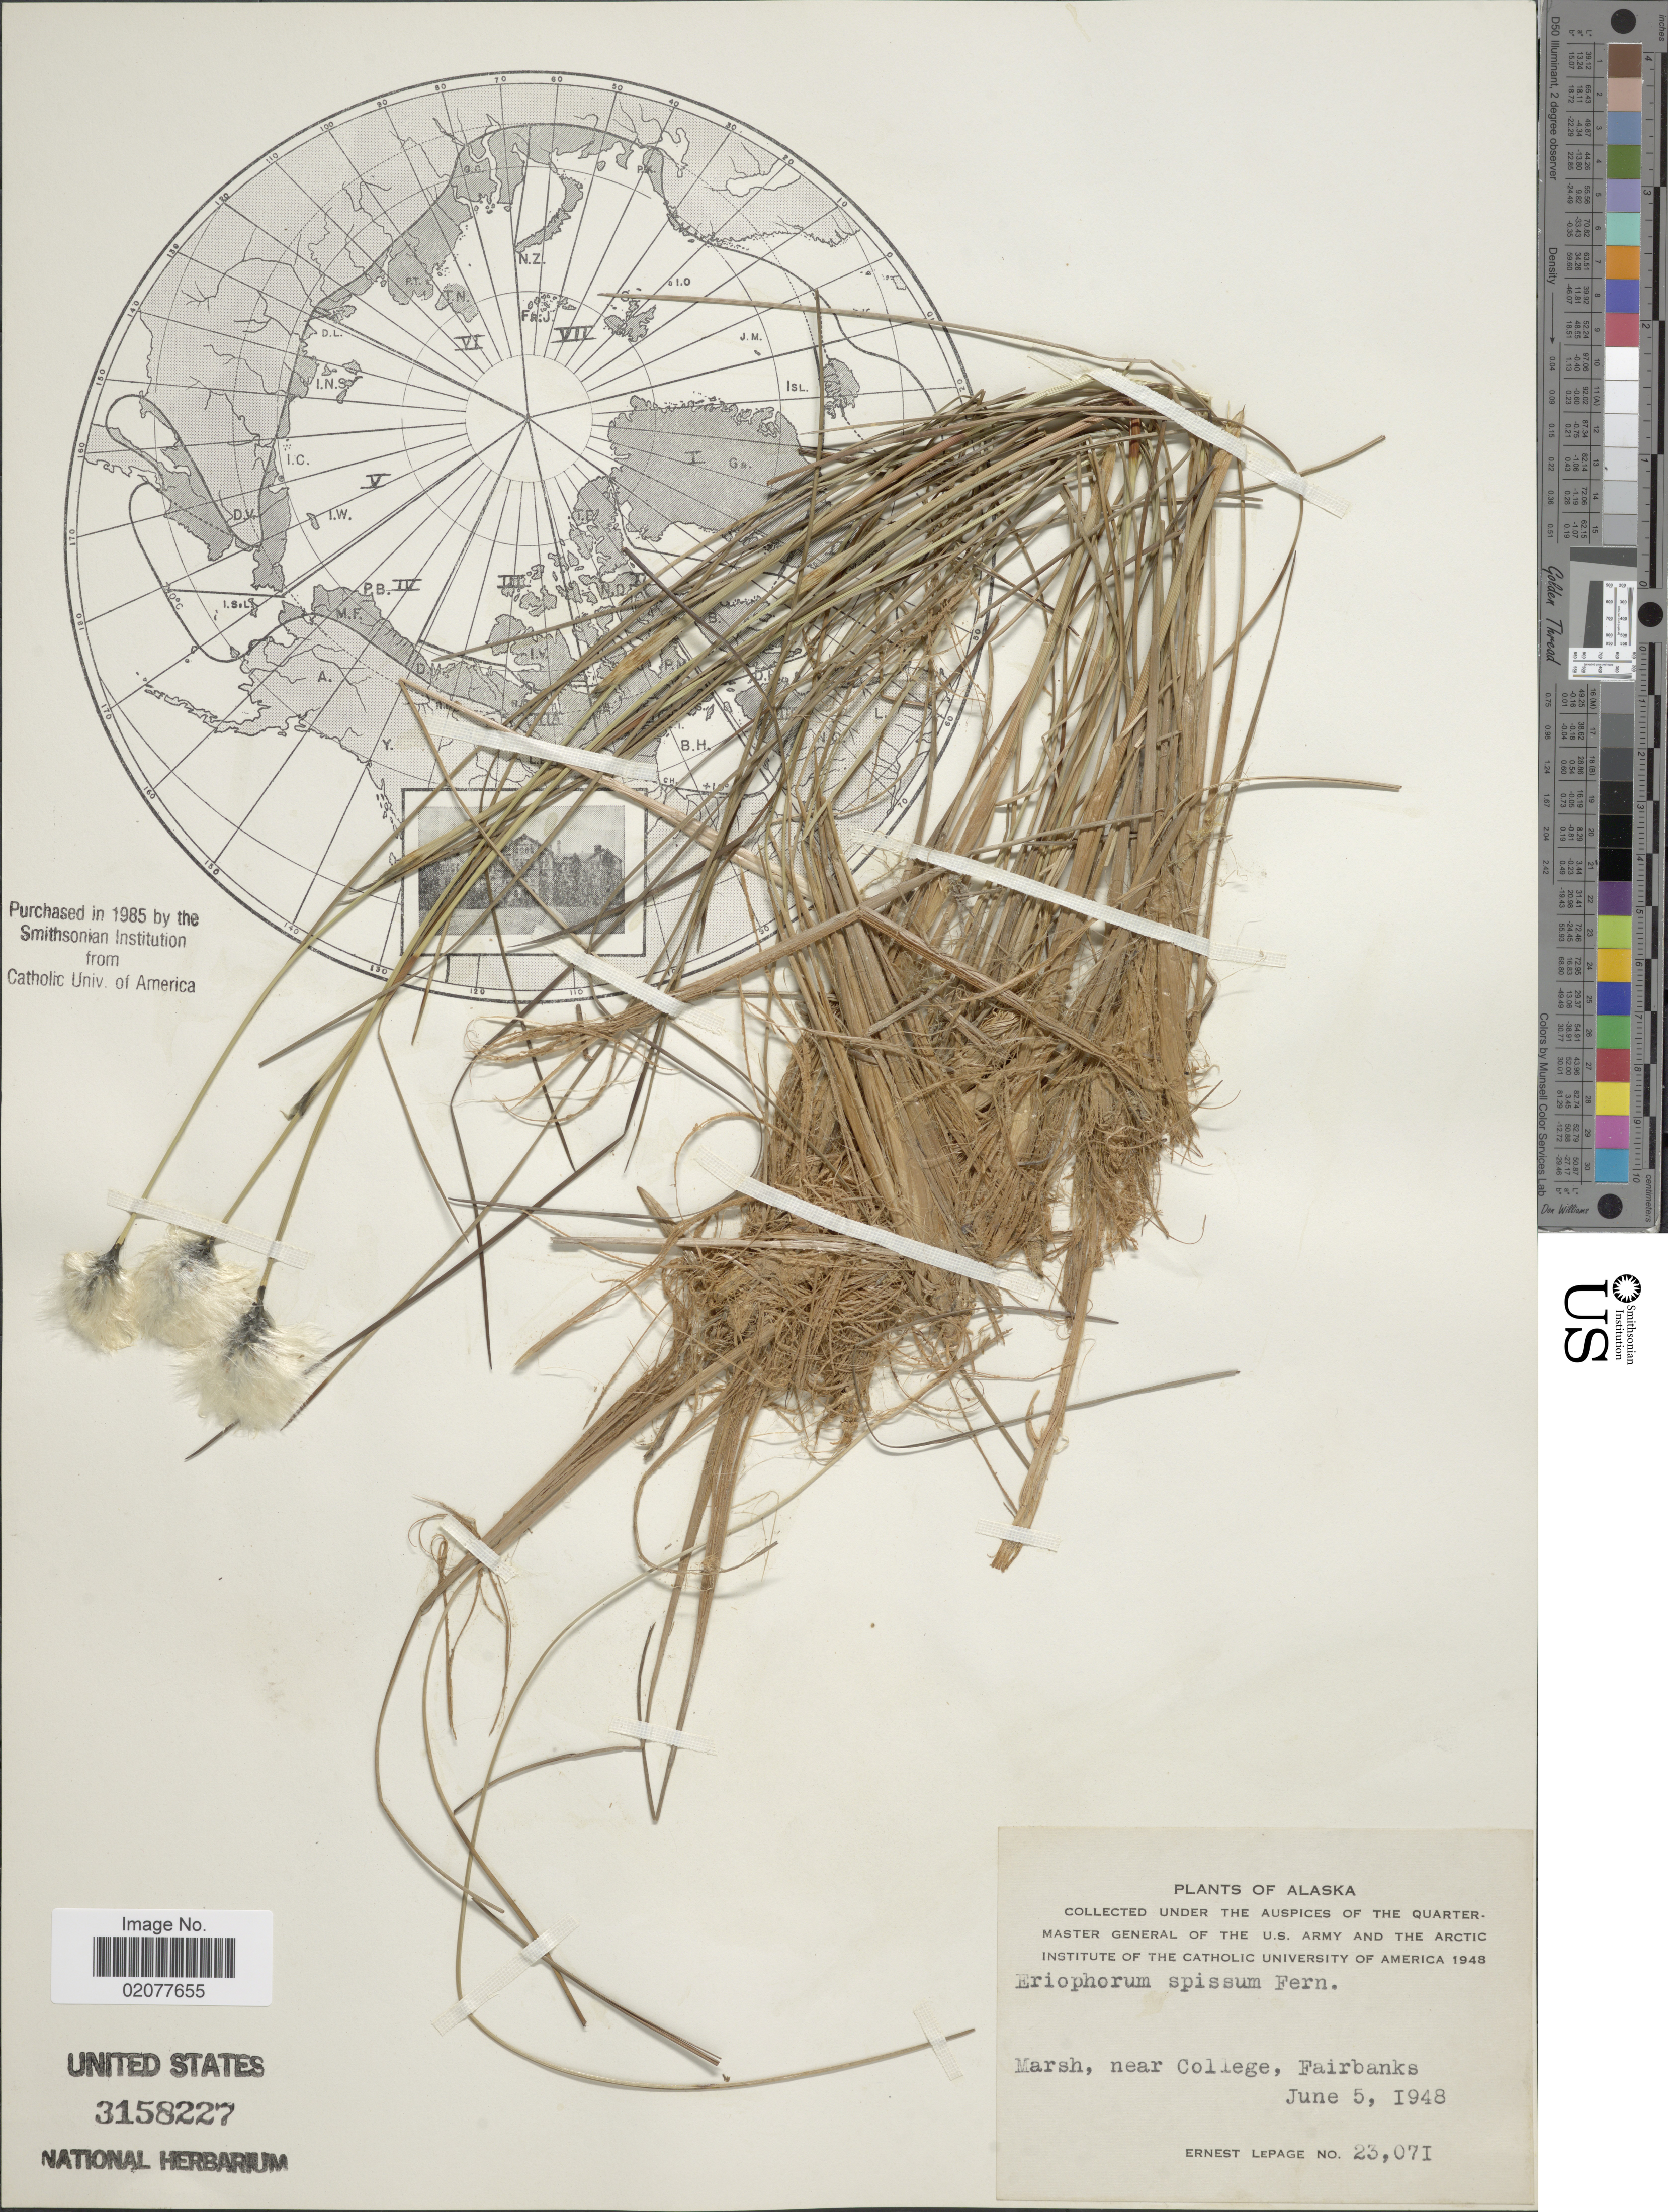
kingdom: Plantae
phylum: Tracheophyta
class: Liliopsida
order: Poales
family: Cyperaceae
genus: Eriophorum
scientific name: Eriophorum spissum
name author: Fernald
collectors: E. Lepage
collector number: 23071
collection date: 1948-06-05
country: United States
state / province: Alaska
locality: Alaska, Marsh, near College, Fairbanks.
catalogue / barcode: US 3158227